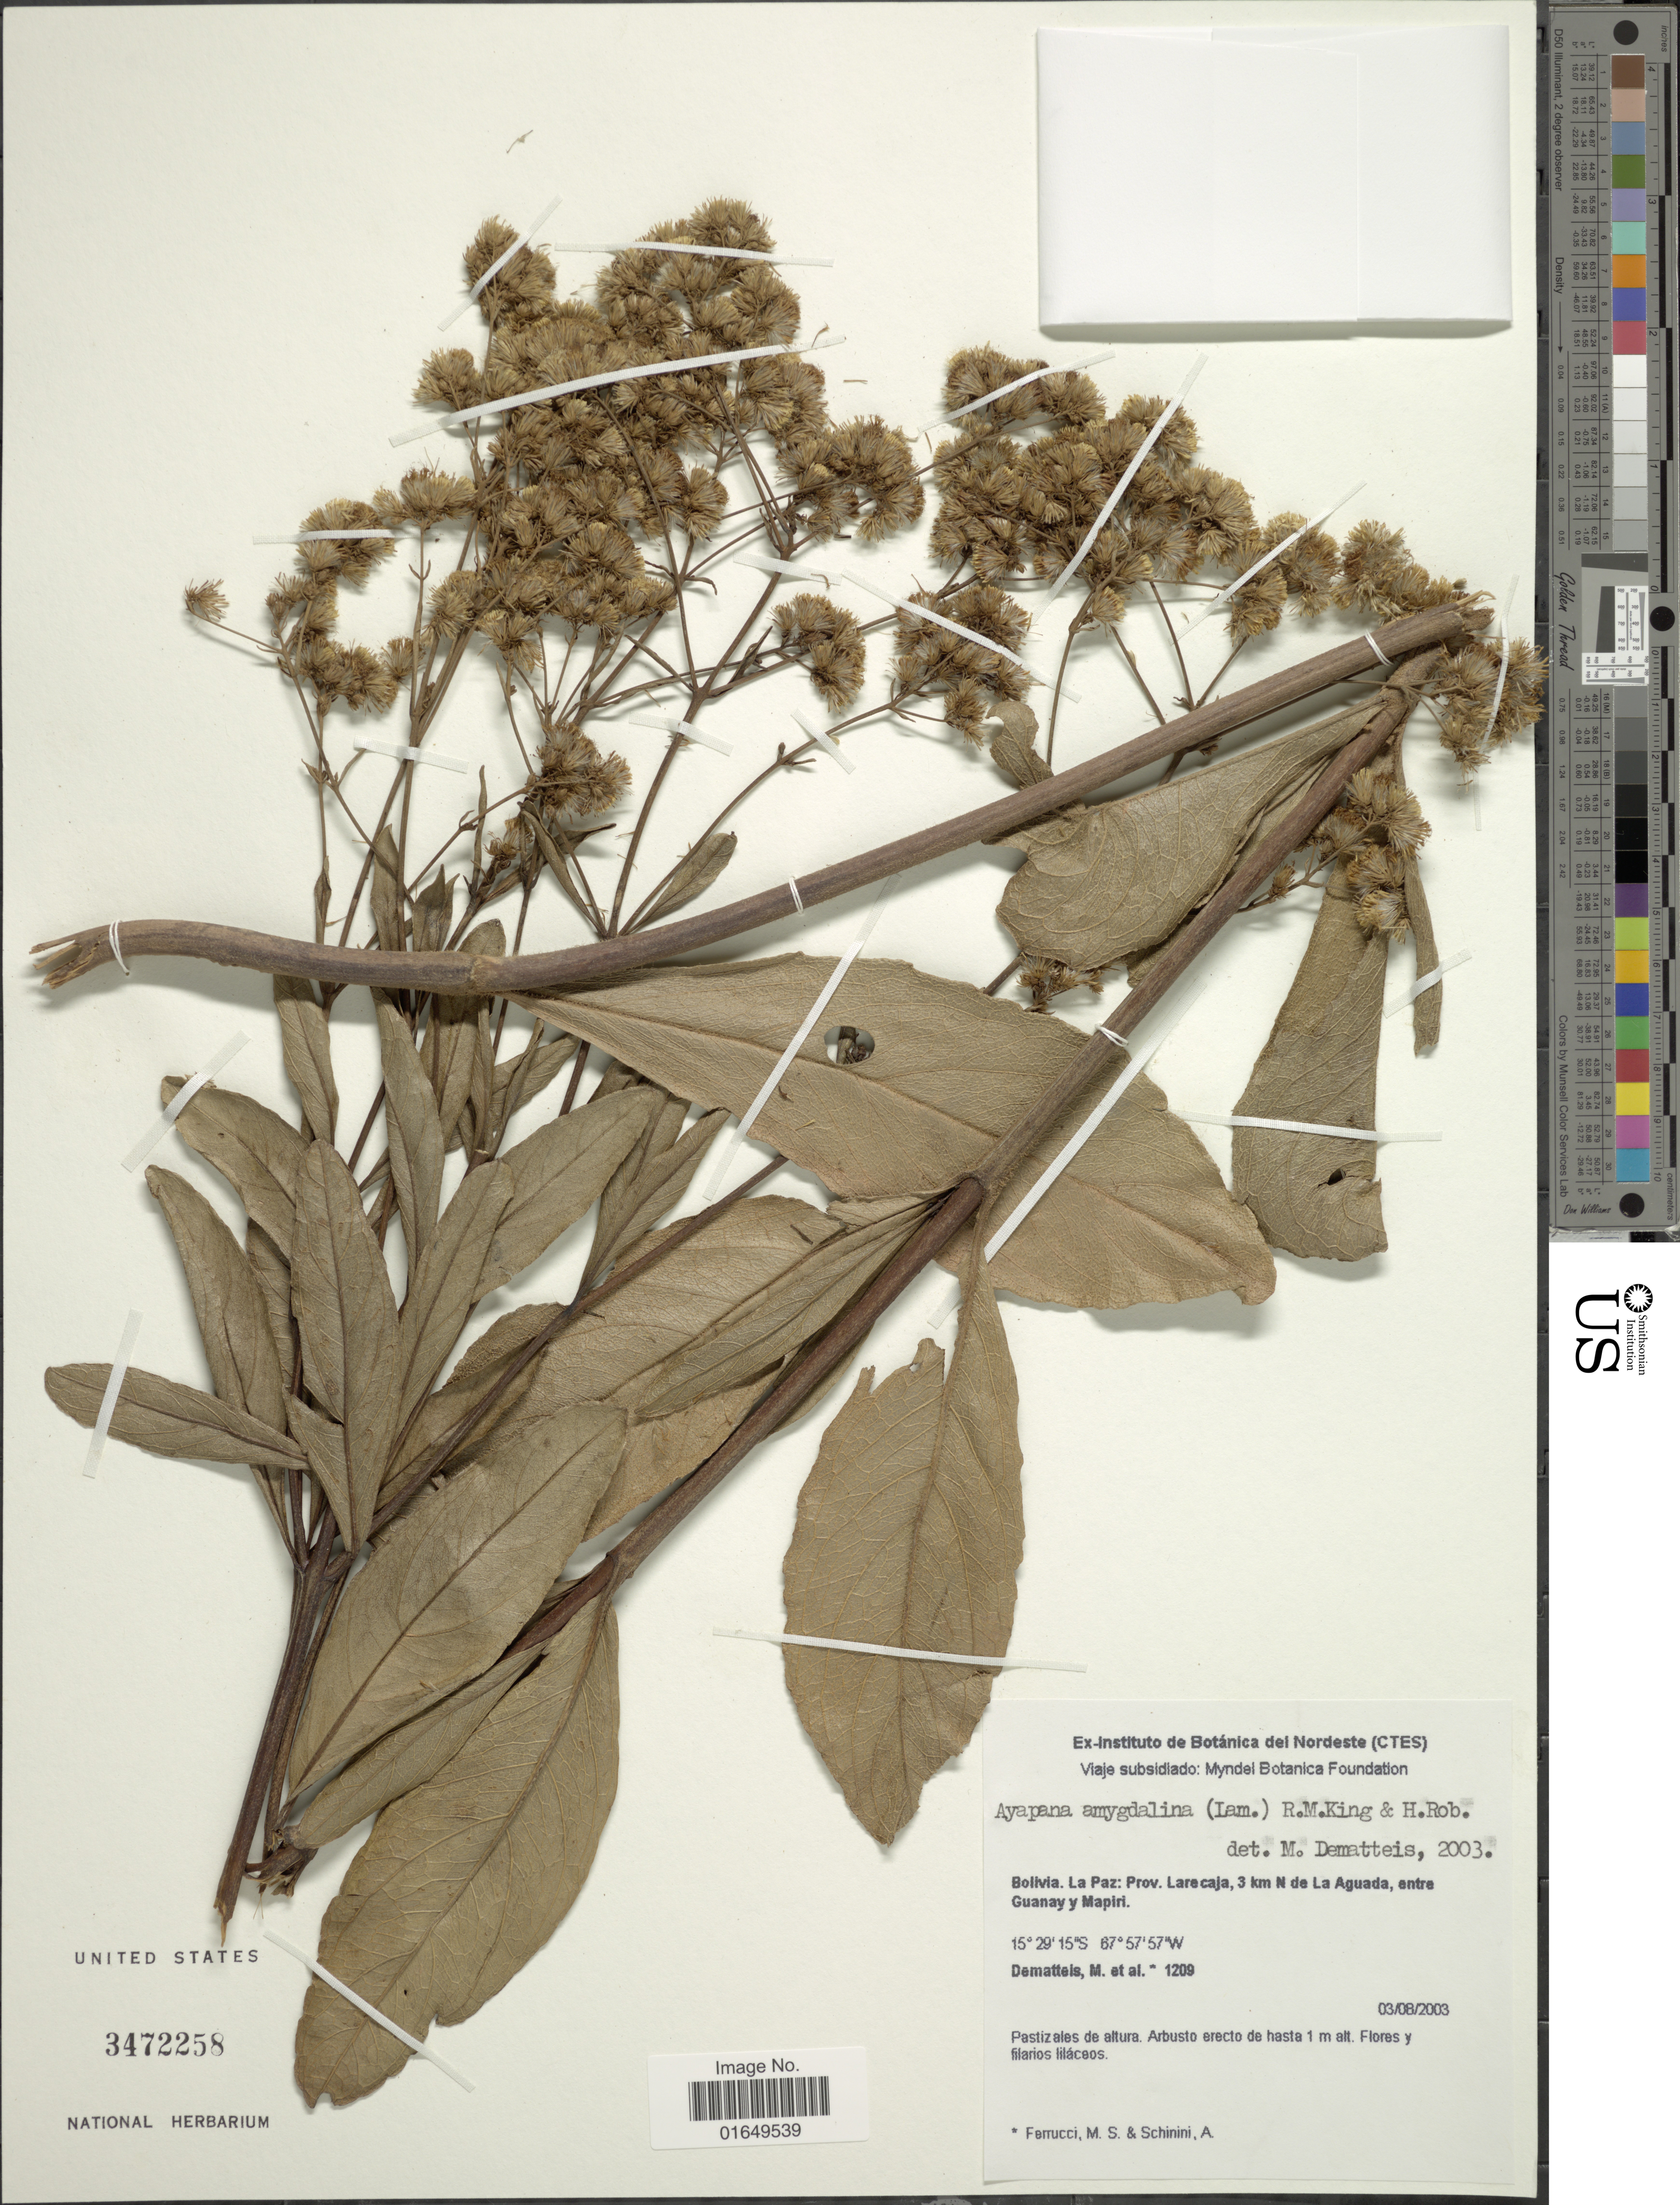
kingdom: Plantae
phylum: Tracheophyta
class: Magnoliopsida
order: Asterales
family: Asteraceae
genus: Ayapana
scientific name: Ayapana amygdalina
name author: (Lam.) R.M. King & H. Rob.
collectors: M. Dematteis, M. S. Ferrucci & A. Schinini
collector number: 1209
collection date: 2003-08-03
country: Bolivia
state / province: La Paz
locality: Prov. Lare Caja, 3 km N de La Aguada, entre Guanay y Mapiri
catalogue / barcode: US 3472258